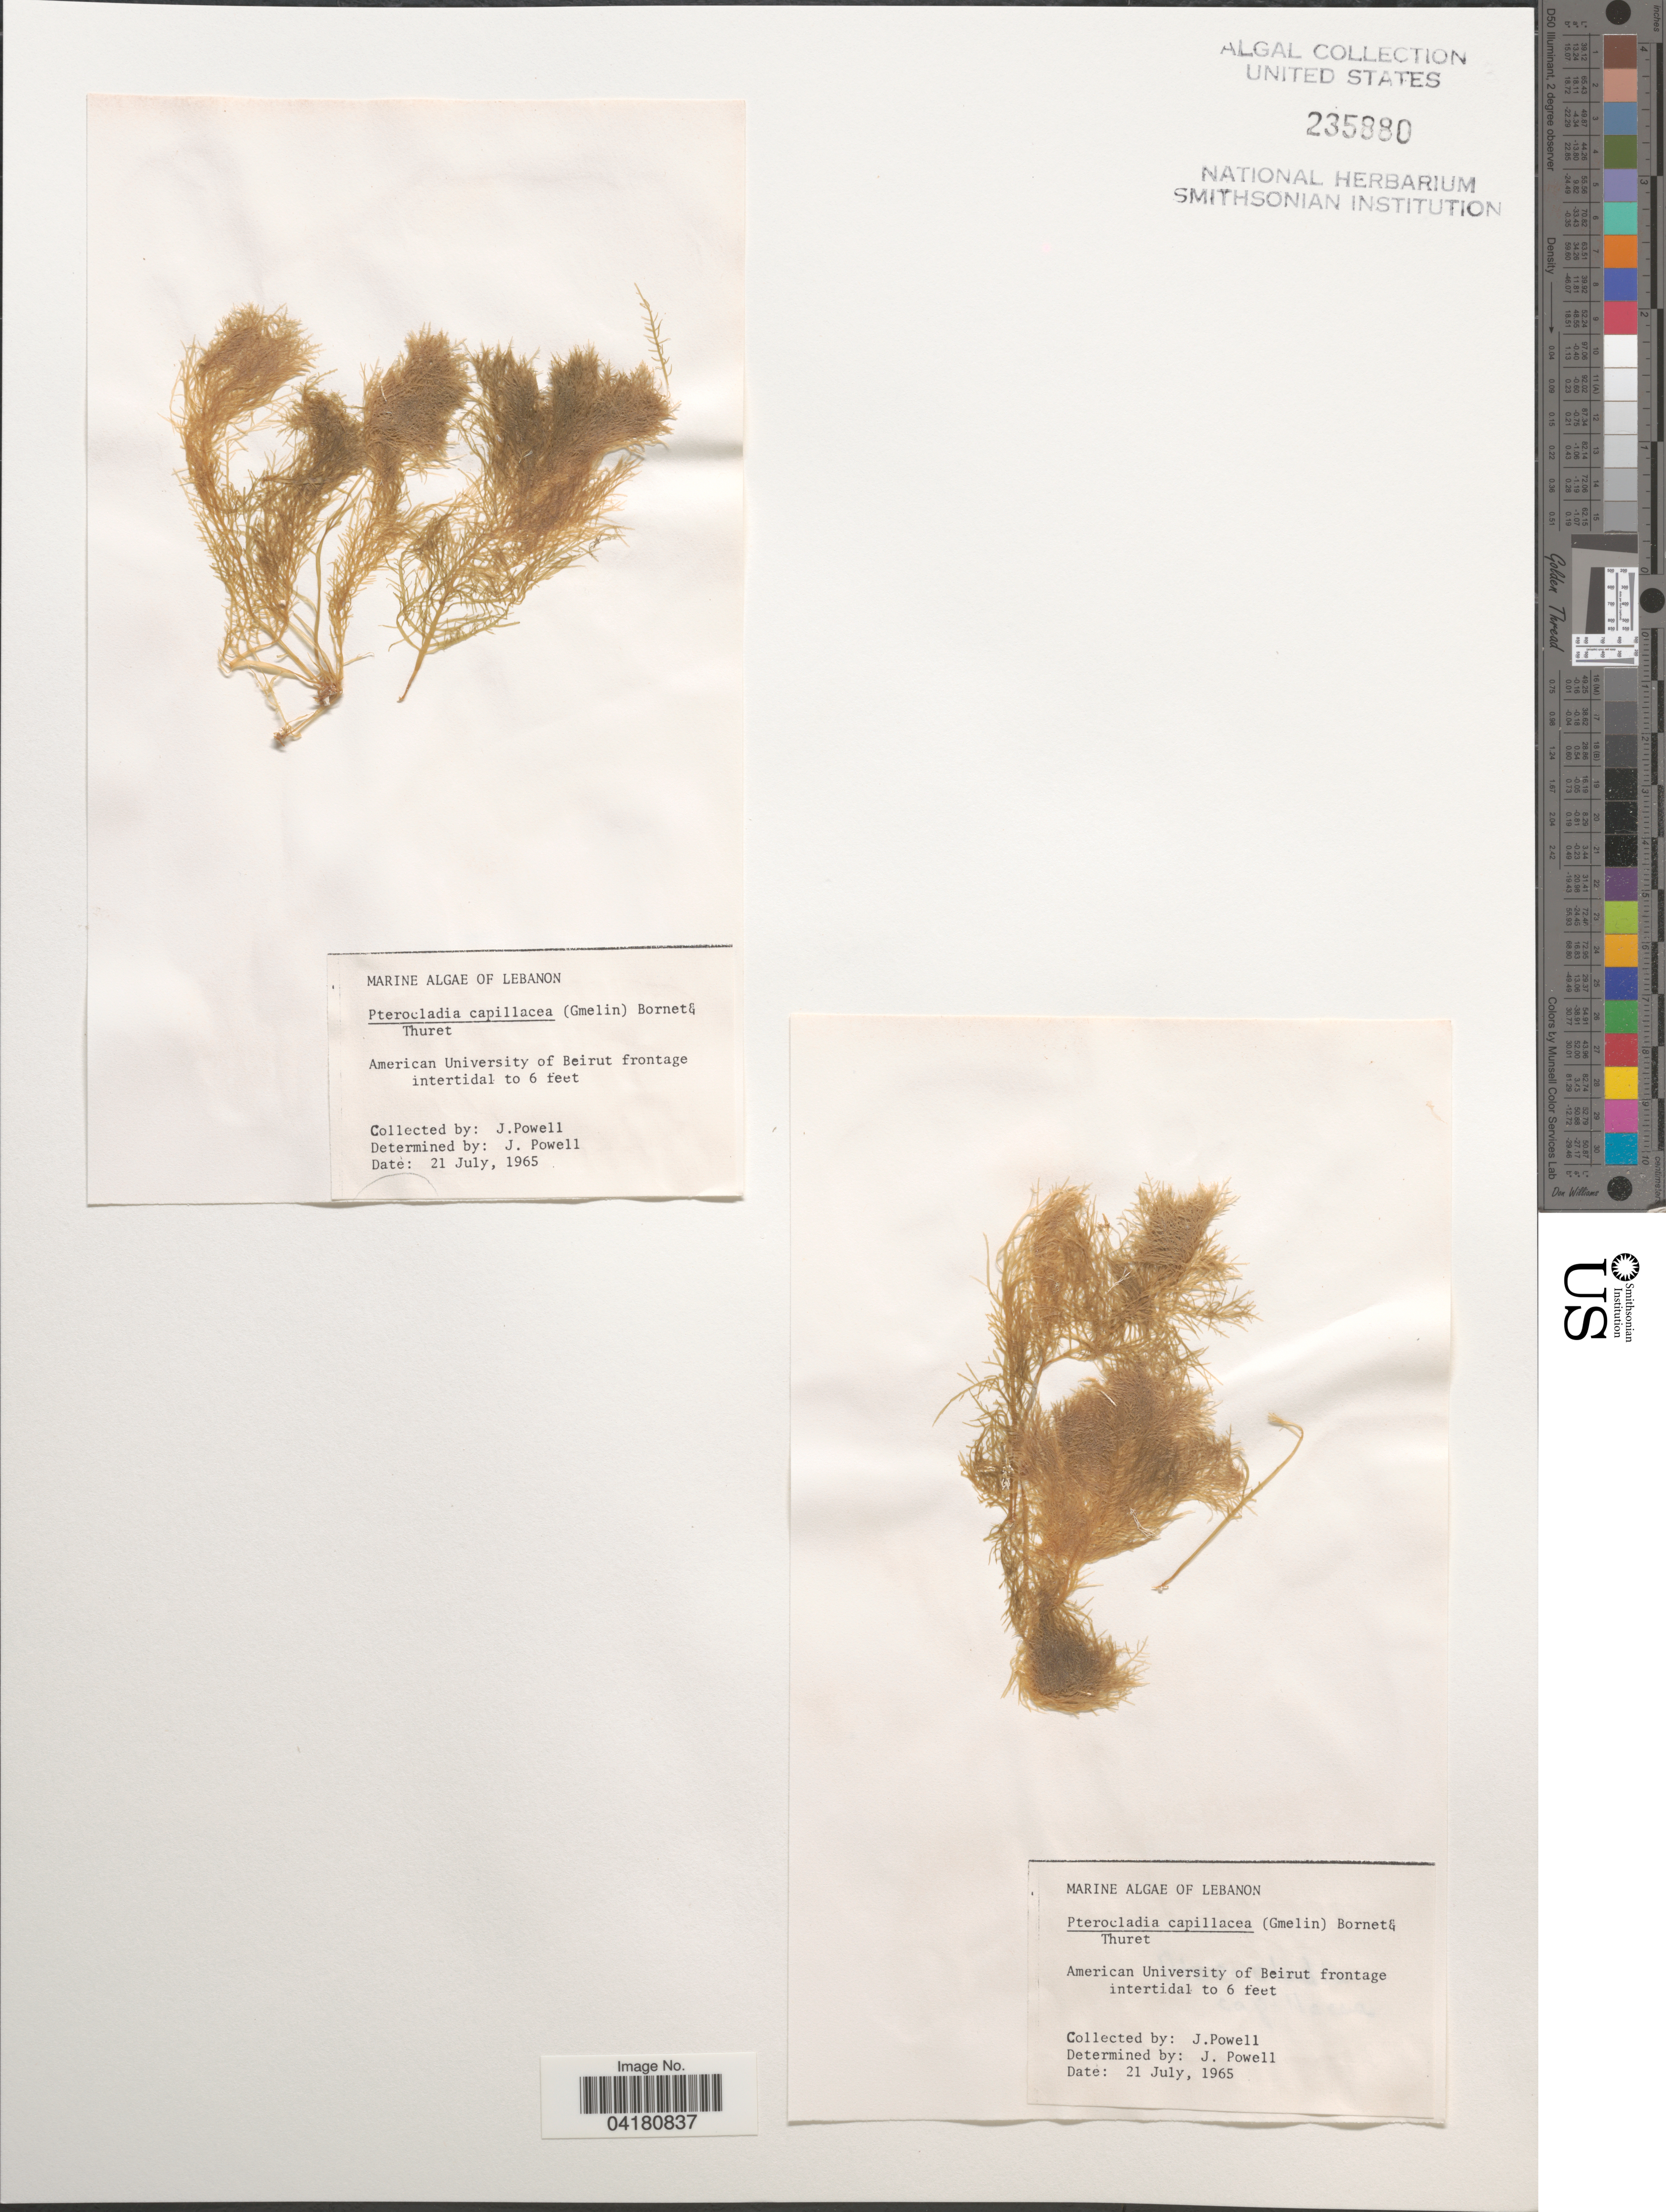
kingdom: Plantae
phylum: Rhodophyta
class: Florideophyceae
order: Gelidiales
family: Pterocladiaceae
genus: Pterocladiella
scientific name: Pterocladiella capillacea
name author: (S.G. Gmel.) Santelices & Hommers.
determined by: Algae name updating Project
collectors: J. Powell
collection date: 1965-07-21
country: Lebanon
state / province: Beyrouth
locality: American University of Beirut frontage intertidal to 6 feet.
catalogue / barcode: US 235880